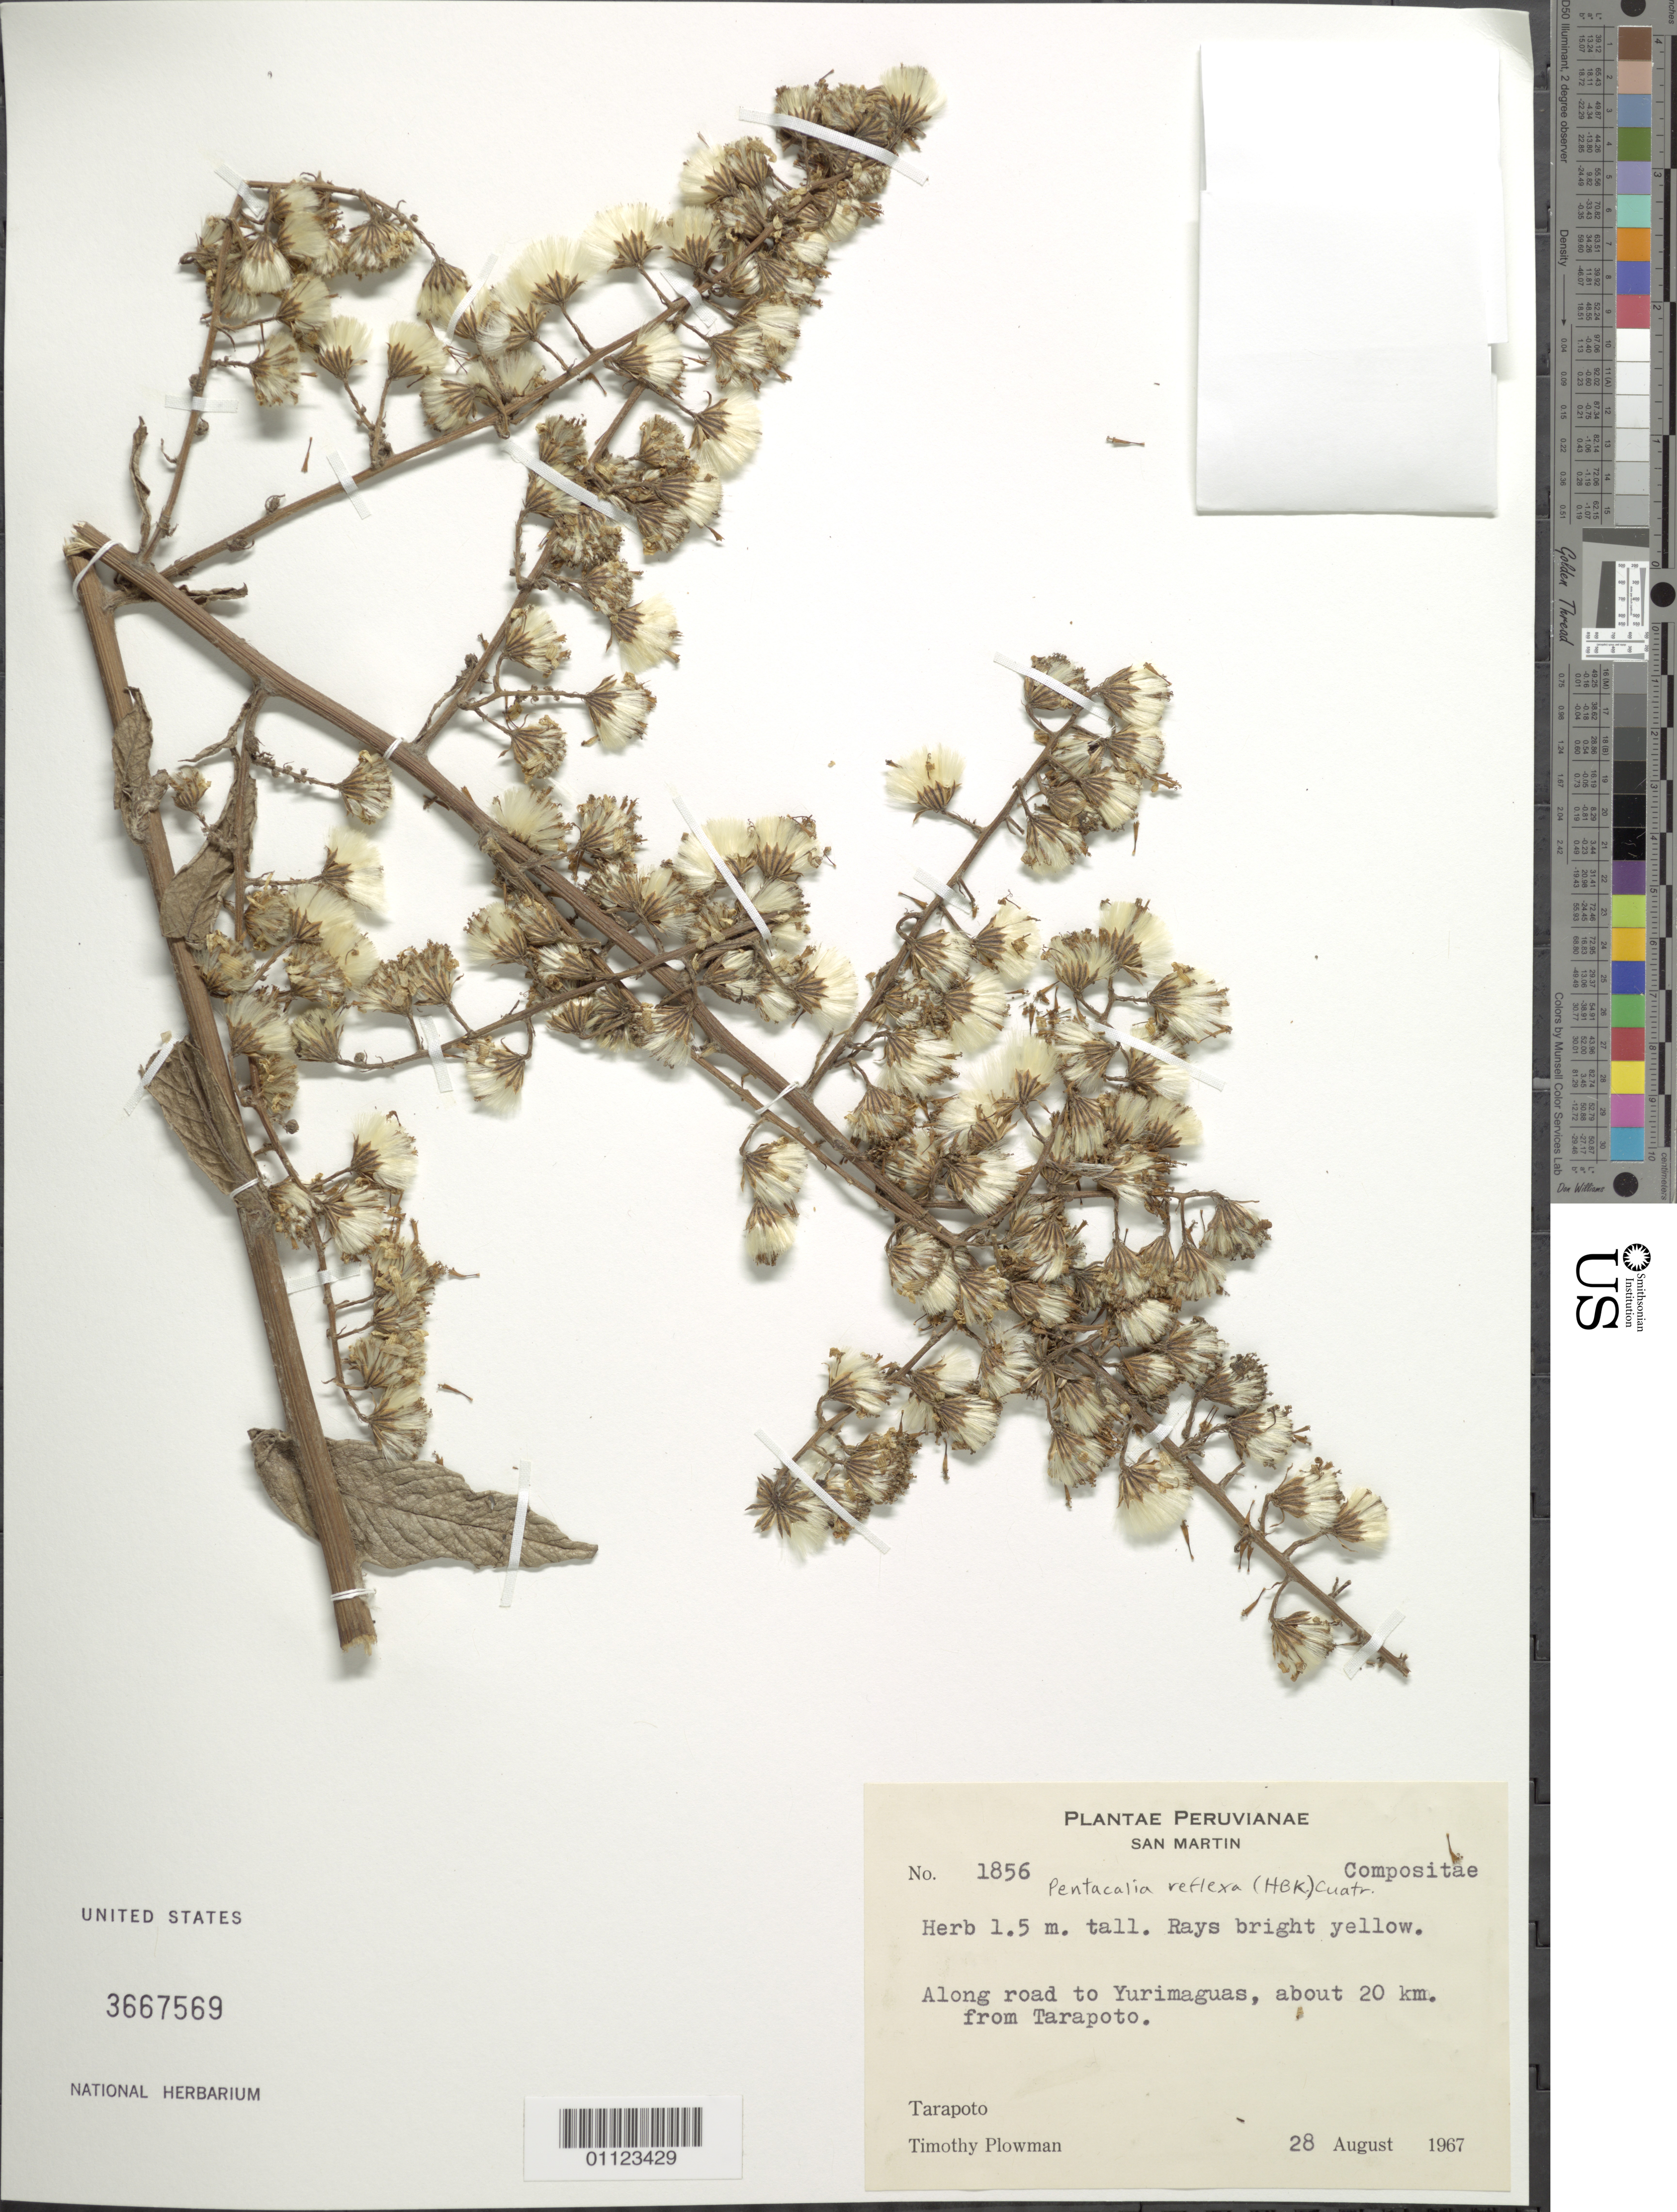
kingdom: Plantae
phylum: Tracheophyta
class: Magnoliopsida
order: Asterales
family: Asteraceae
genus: Pentacalia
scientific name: Pentacalia reflexa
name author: (Kunth) Cuatrec.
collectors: T. Plowman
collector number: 1856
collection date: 1967-08-28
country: Peru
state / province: San Martín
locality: Along road to Yurimaguas, about 20 km. from Tarapoto.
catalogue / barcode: US 3667569